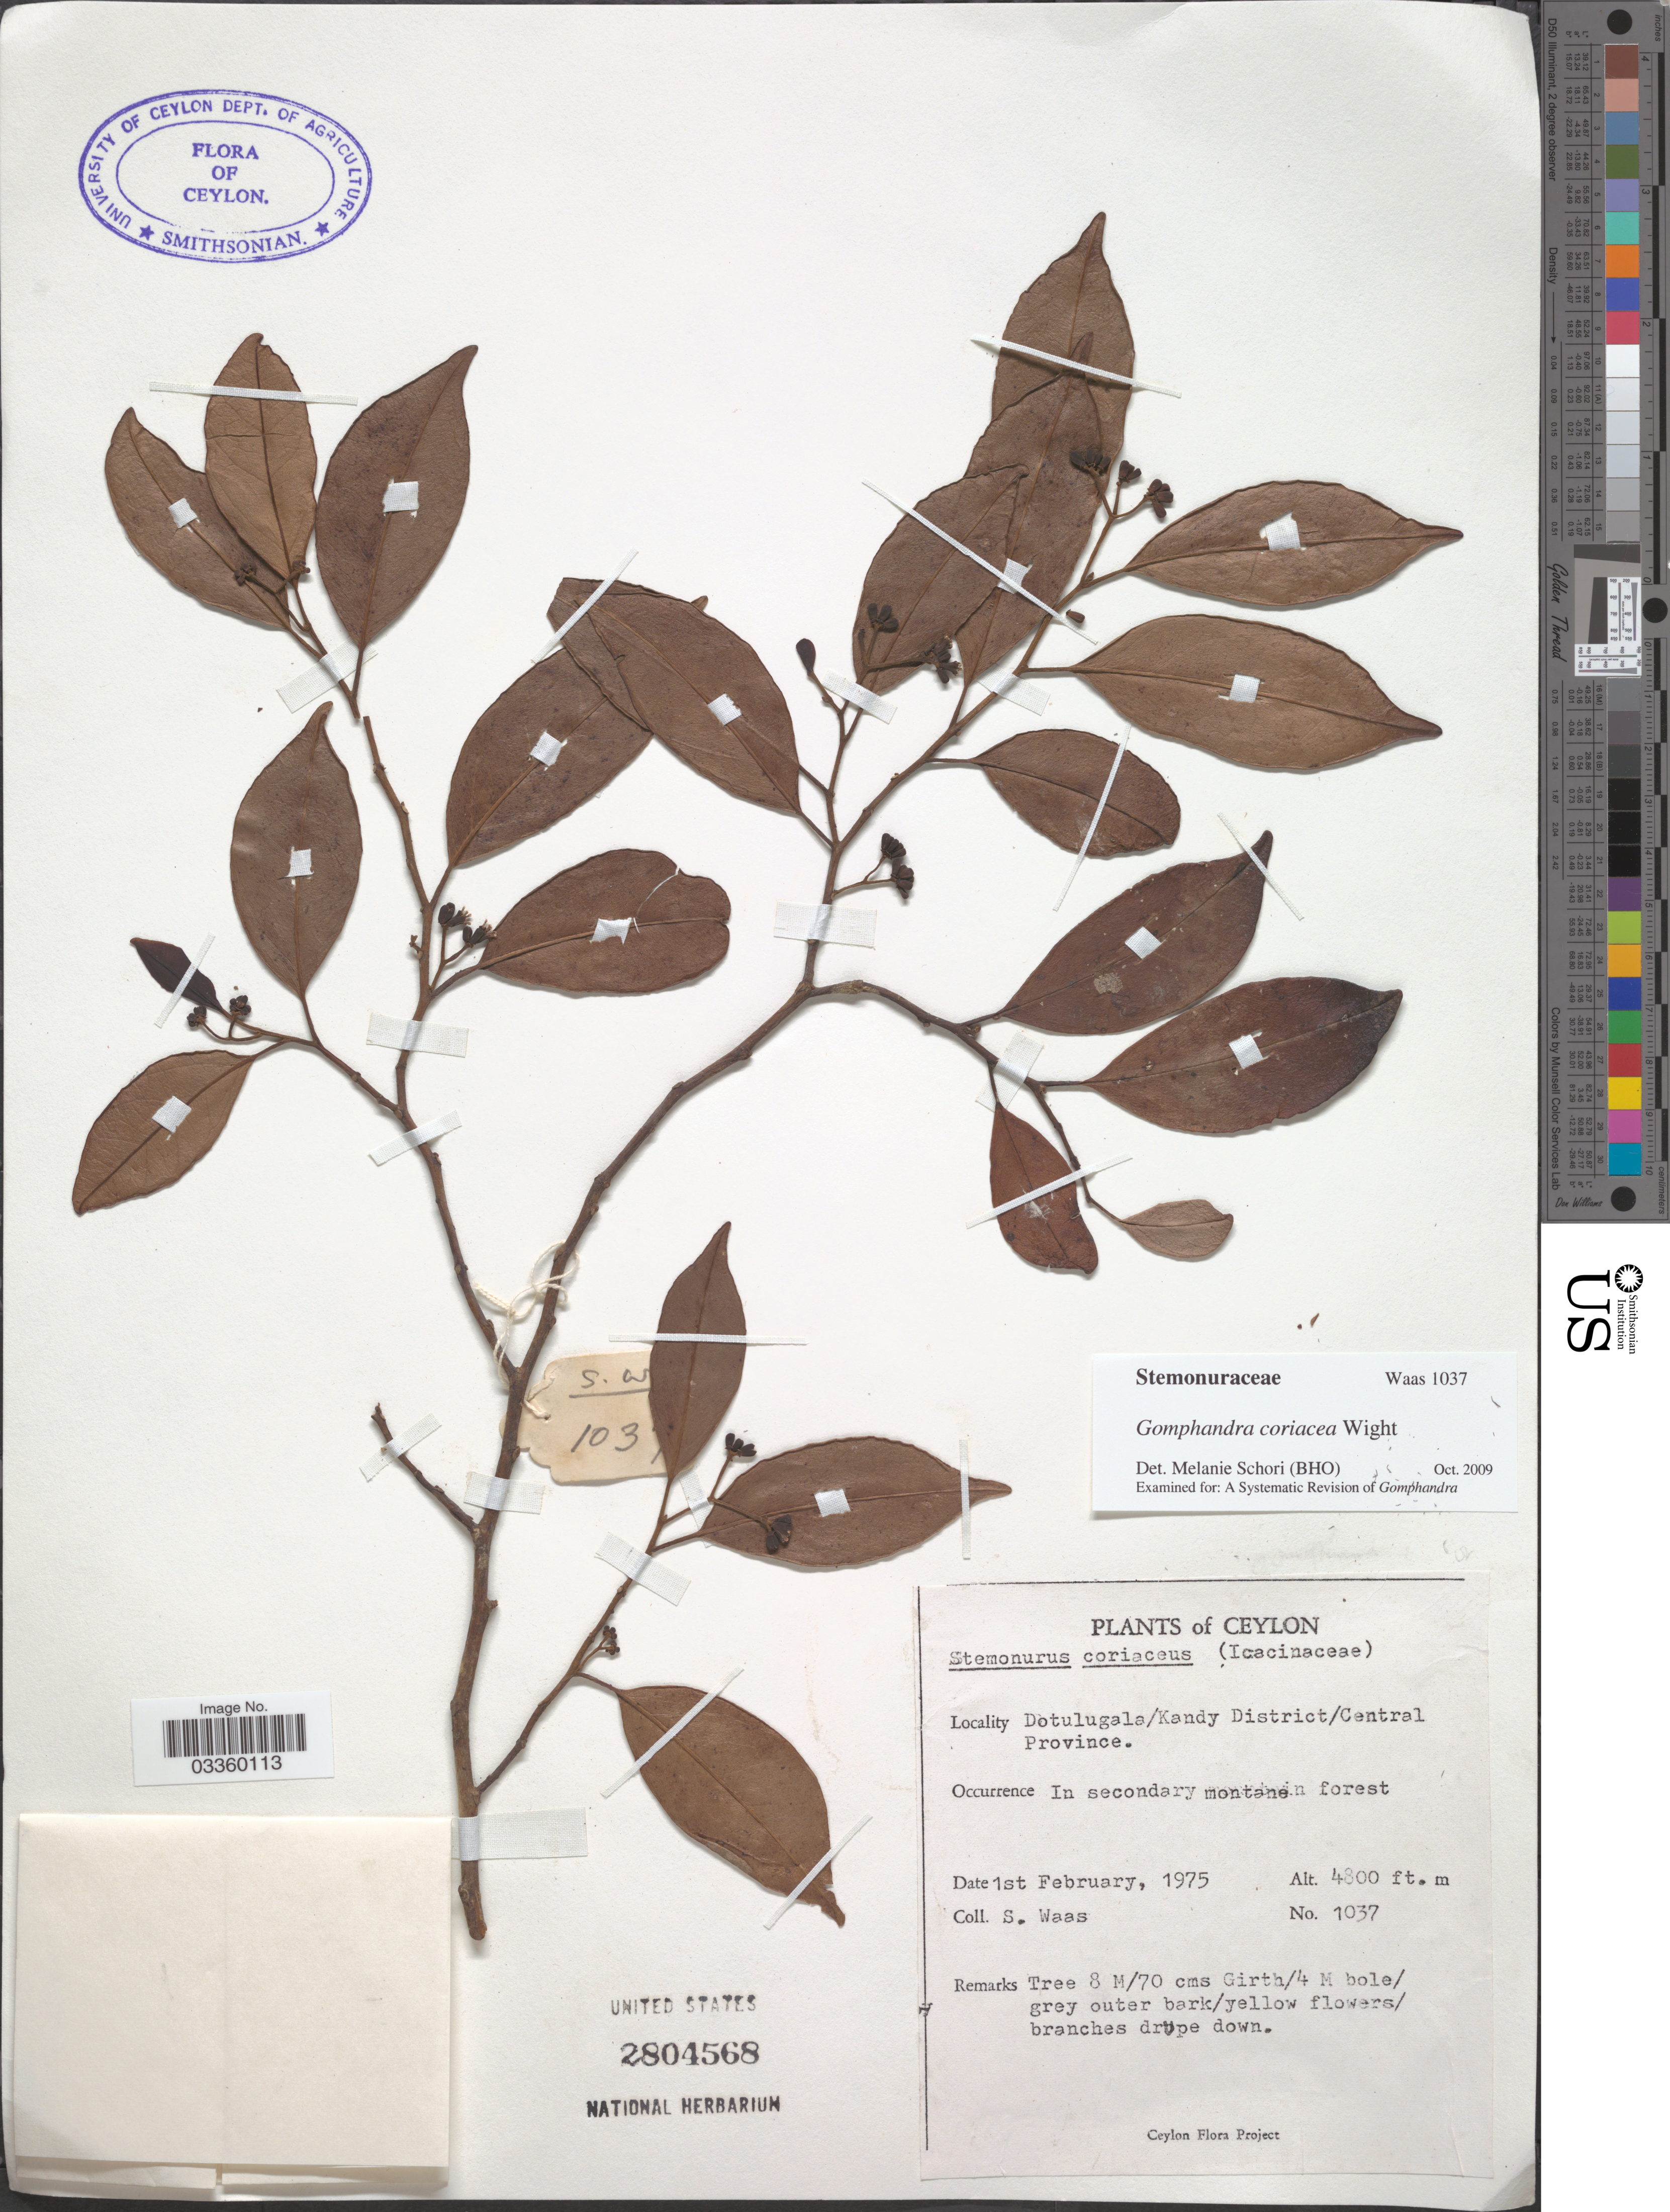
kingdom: Plantae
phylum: Tracheophyta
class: Magnoliopsida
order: Cardiopteridales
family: Stemonuraceae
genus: Gomphandra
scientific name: Gomphandra coriacea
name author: Wight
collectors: S. Waas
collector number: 1037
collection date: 1975-02-01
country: Sri Lanka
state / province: Central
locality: Ceylon. Dotulugala/Kandy District.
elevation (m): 1463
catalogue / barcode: US 2804568